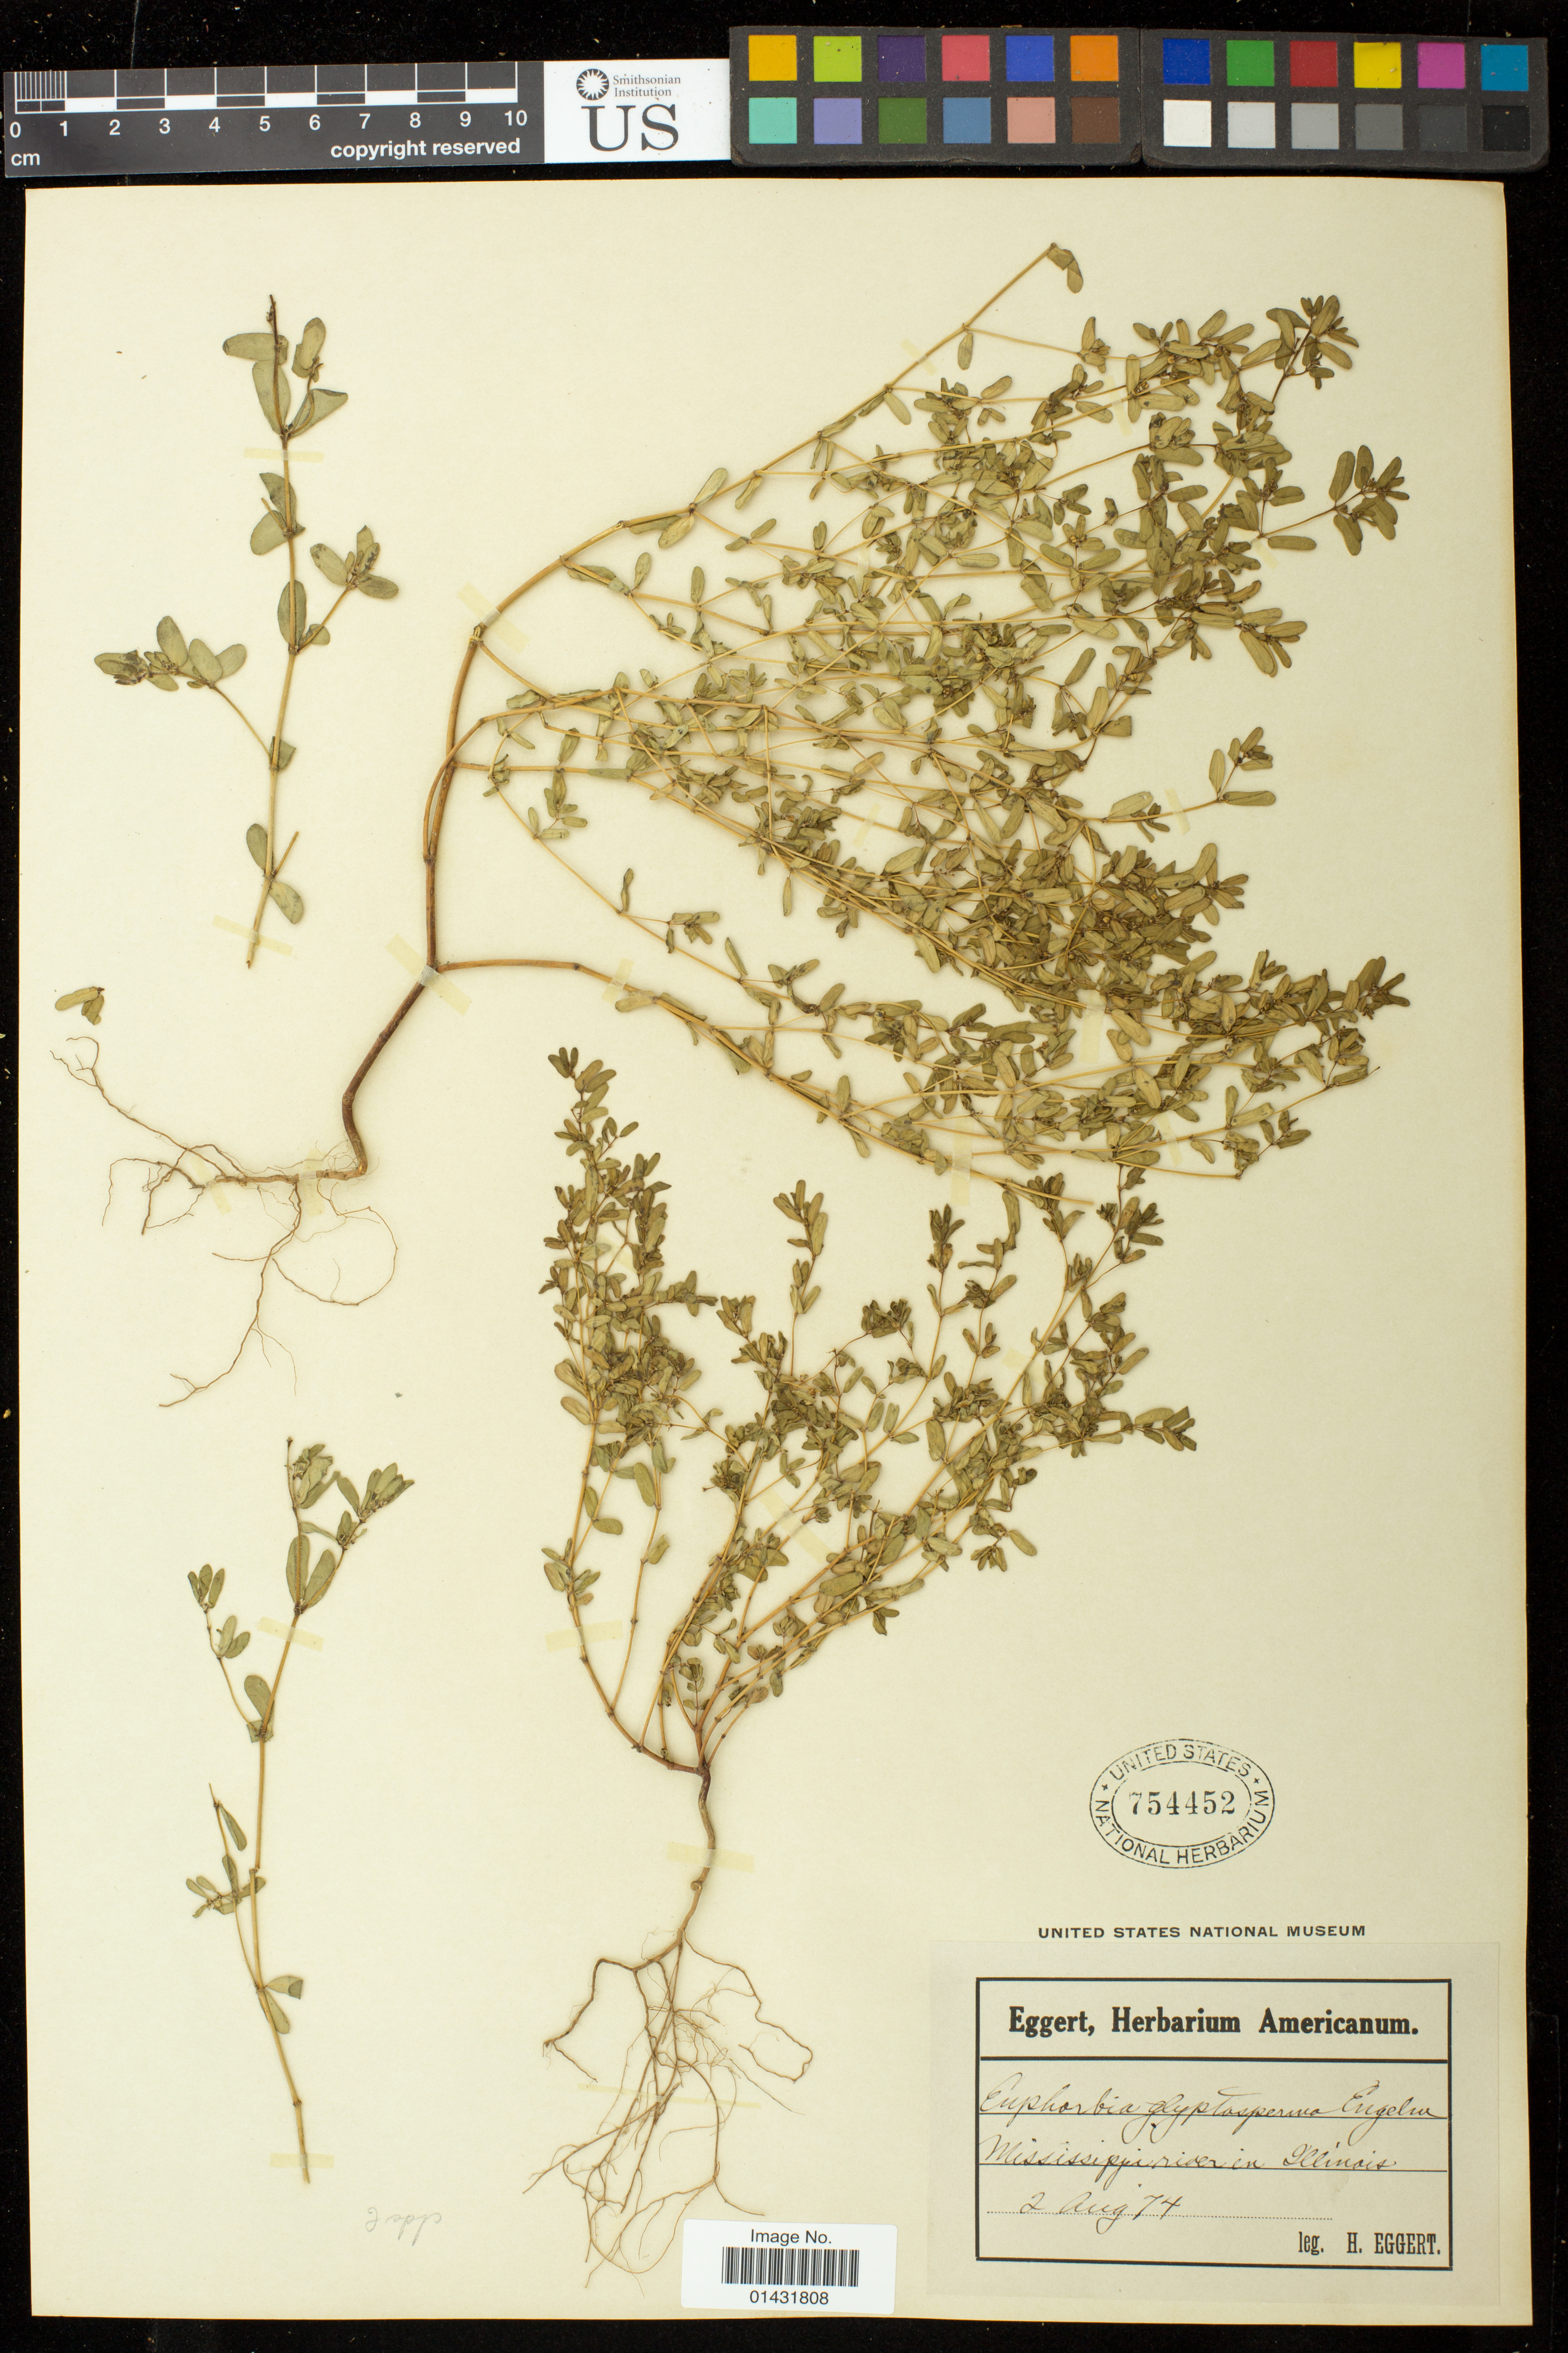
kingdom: Plantae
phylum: Tracheophyta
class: Magnoliopsida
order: Malpighiales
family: Euphorbiaceae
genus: Euphorbia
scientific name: Euphorbia glyptosperma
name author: Engelm.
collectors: H. Eggert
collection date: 1874-08-02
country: United States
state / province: Illinois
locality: Mississippi river in Illinois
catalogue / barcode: US 754452